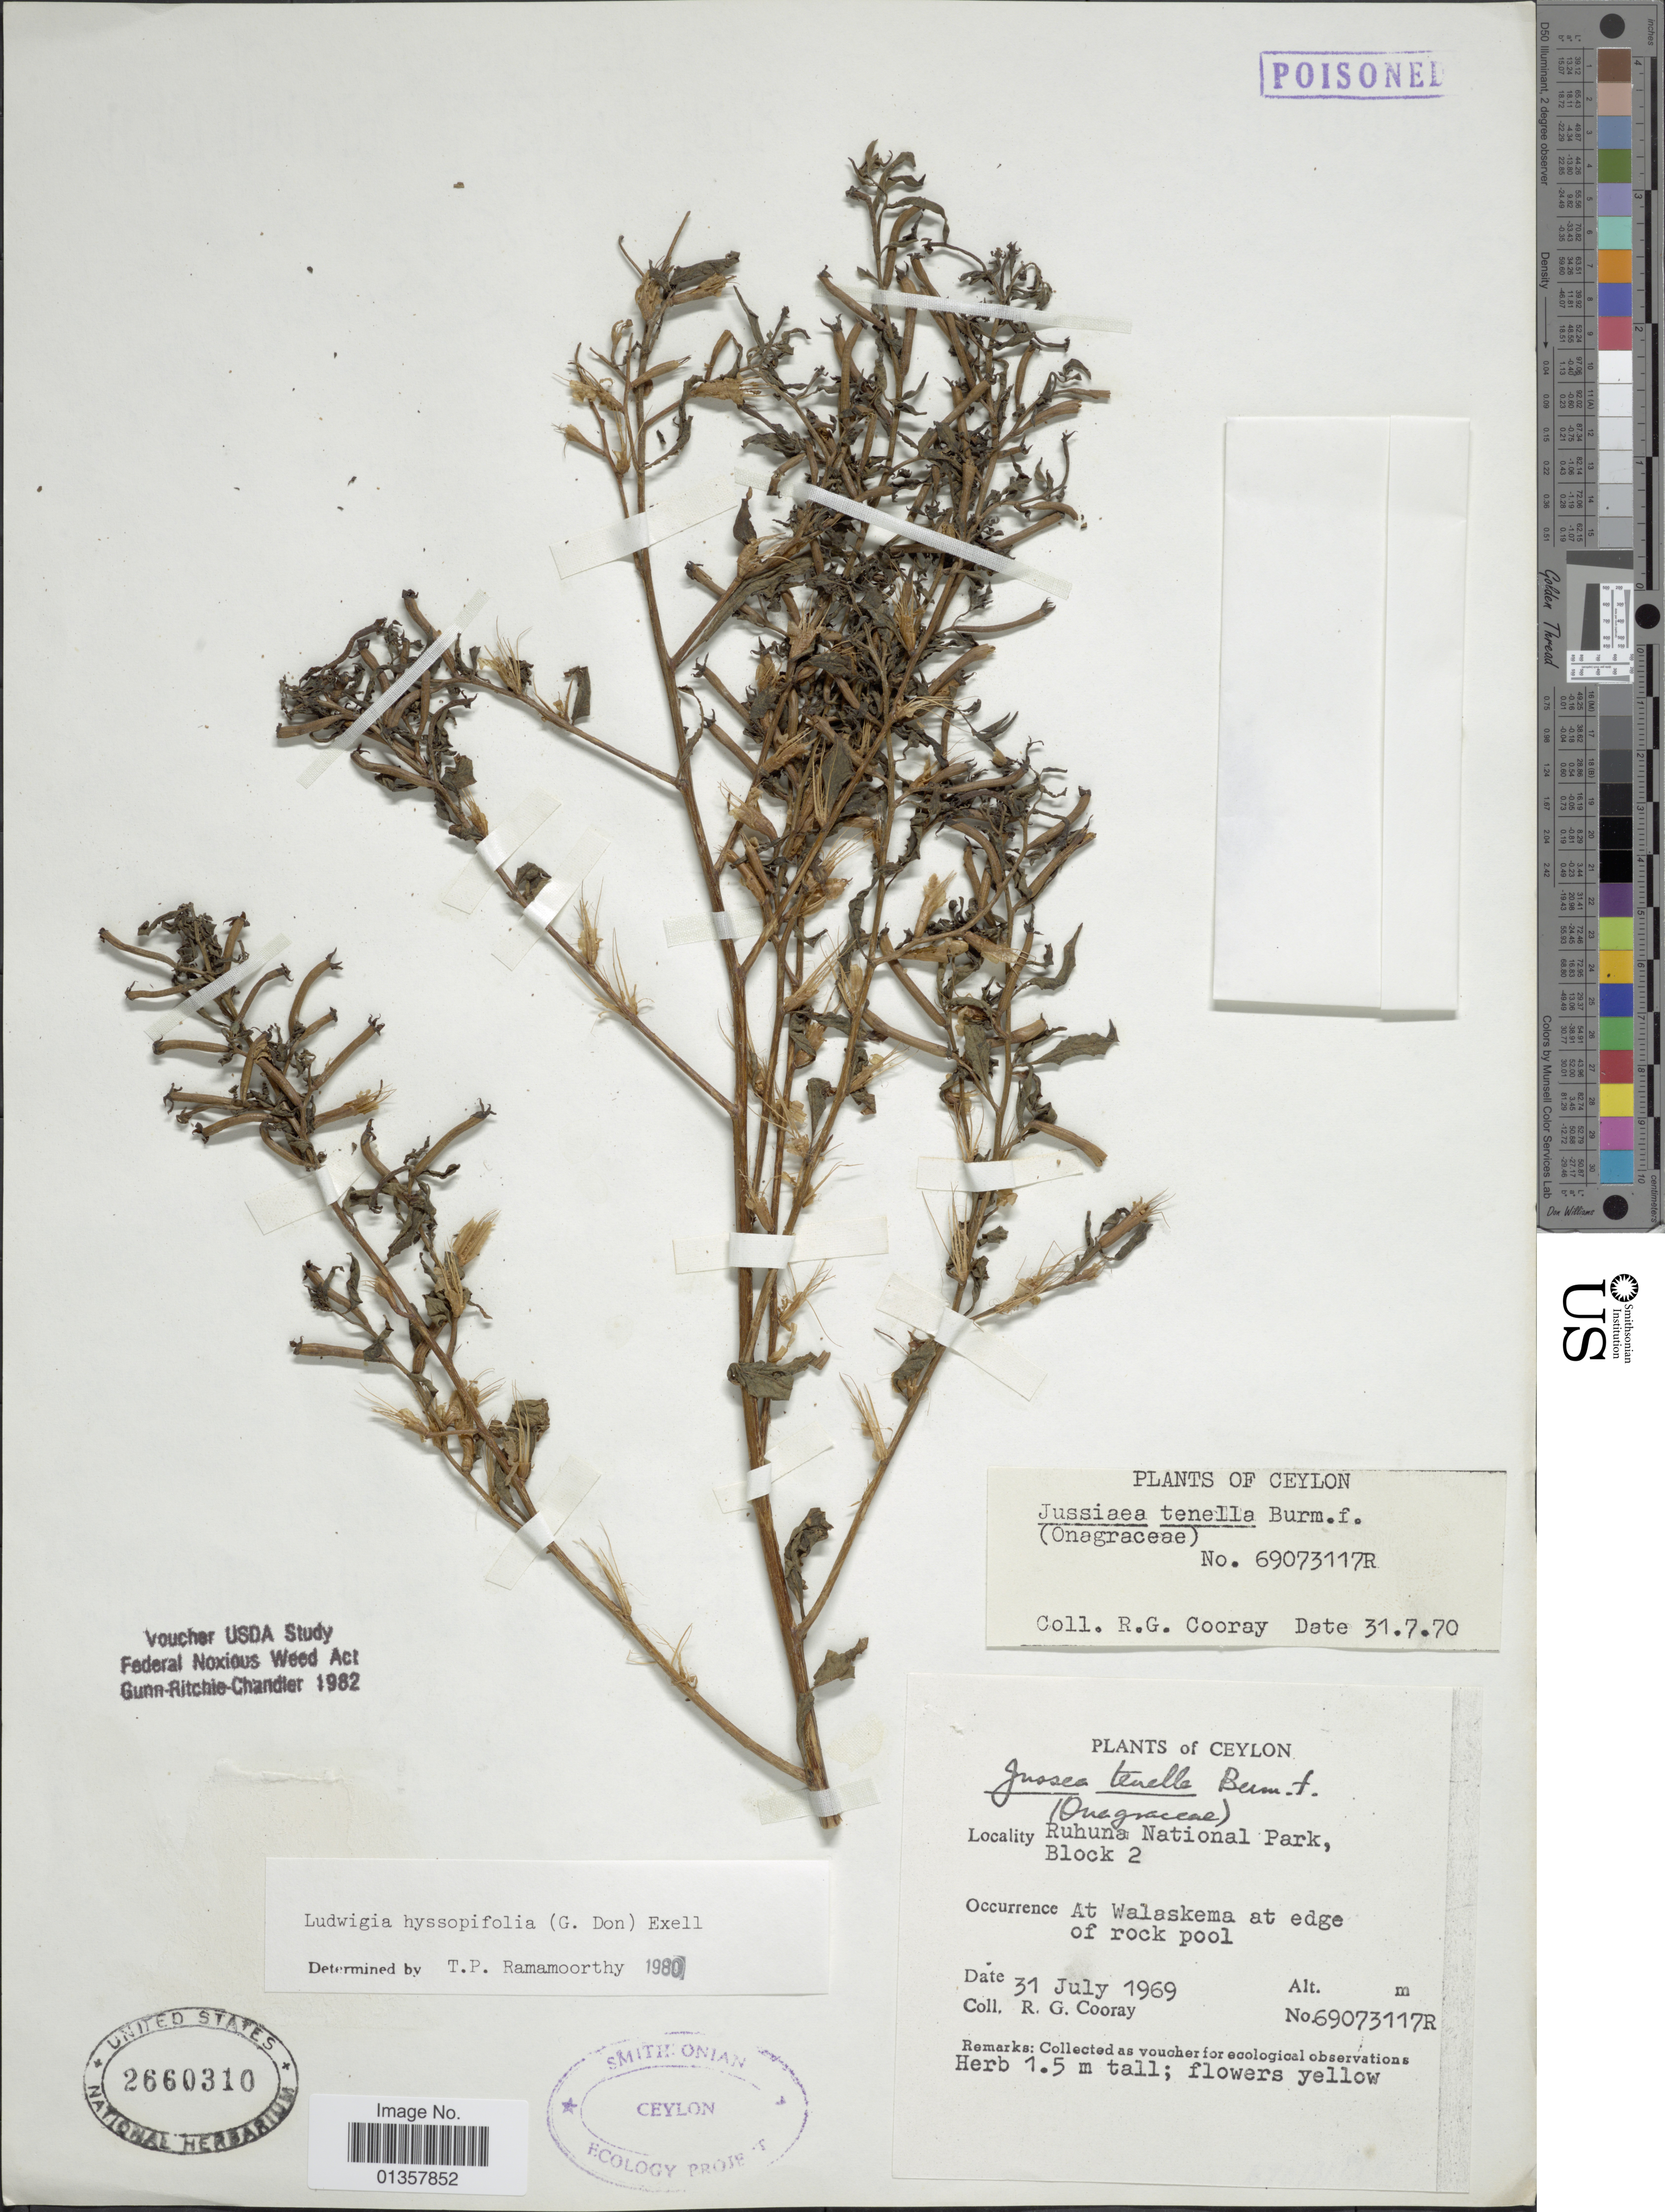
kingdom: Plantae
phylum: Tracheophyta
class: Magnoliopsida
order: Myrtales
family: Onagraceae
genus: Ludwigia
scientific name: Ludwigia hyssopifolia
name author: (G. Don) Exell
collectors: R. Cooray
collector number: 69073117R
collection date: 1969-07-31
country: Sri Lanka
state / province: Southern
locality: Ceylon, Ruhuna National Park, Block 2. At Walaskema at edge of rock pool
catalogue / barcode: US 2660310